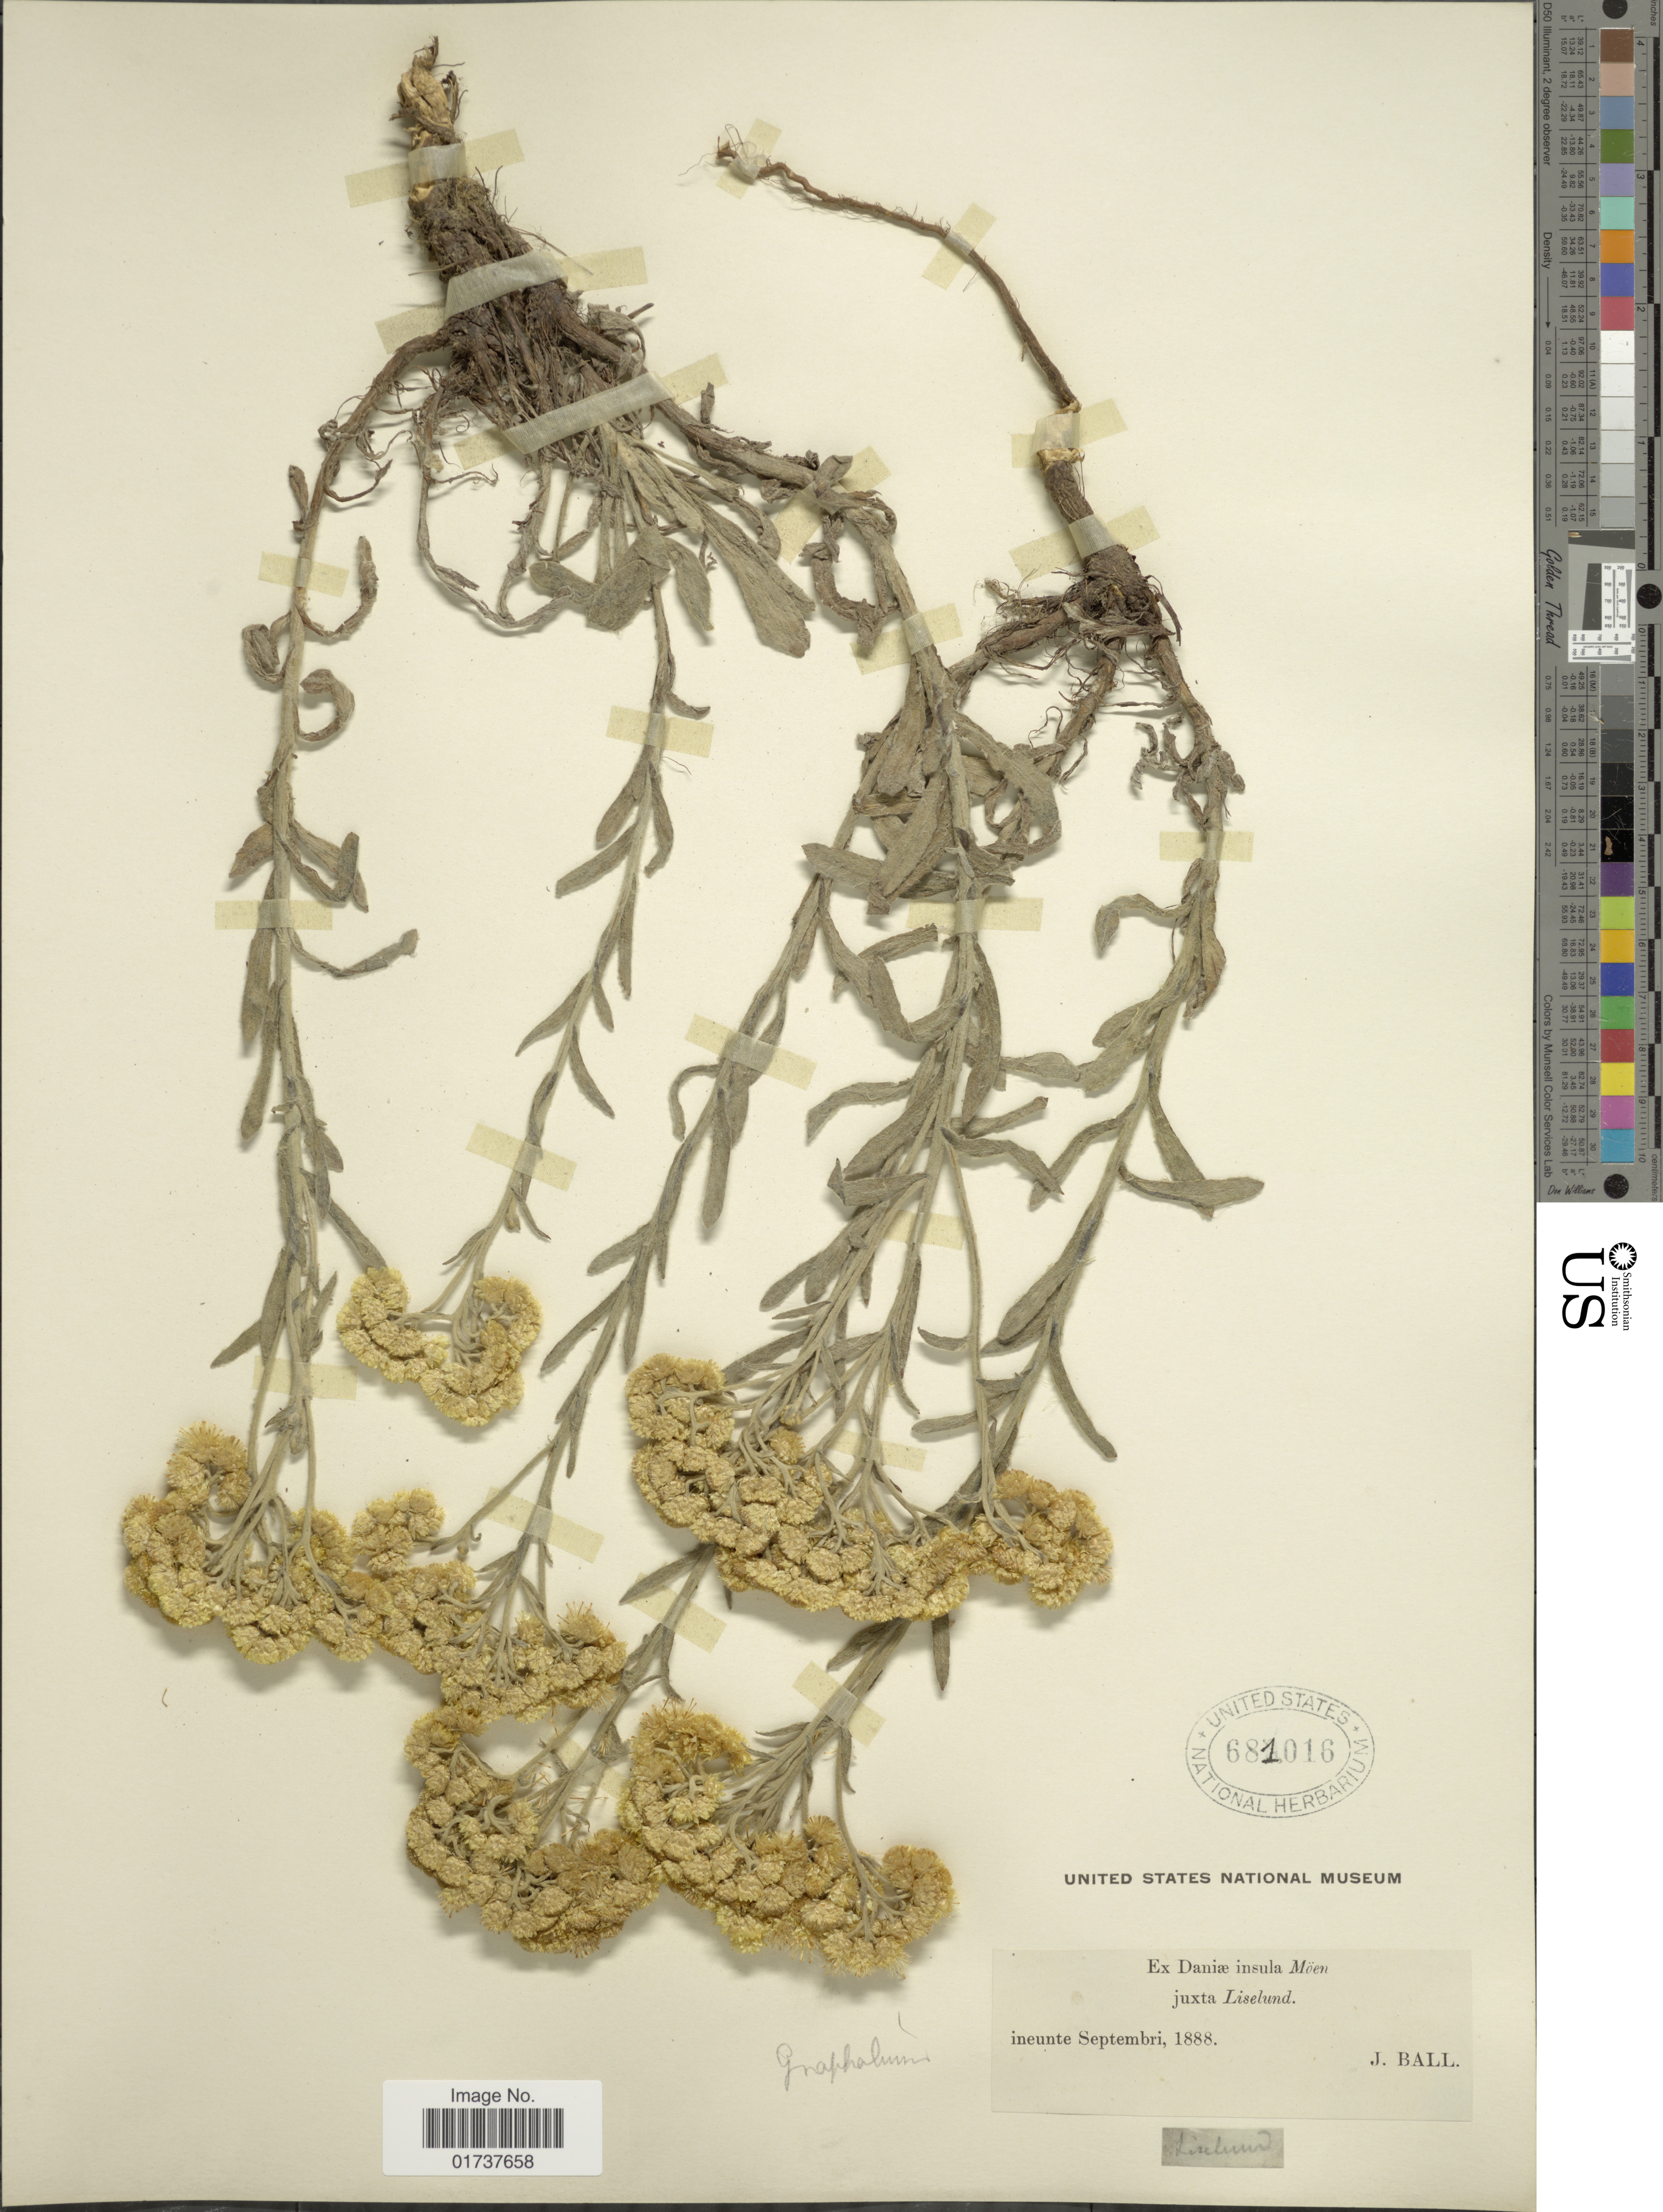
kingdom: Plantae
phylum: Tracheophyta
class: Magnoliopsida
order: Asterales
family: Asteraceae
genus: Gnaphalium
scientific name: Gnaphalium sp.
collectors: J. Ball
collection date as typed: ineunte September, 1888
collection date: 1888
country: Denmark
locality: Möen, juxta Lislund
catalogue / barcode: US 681016